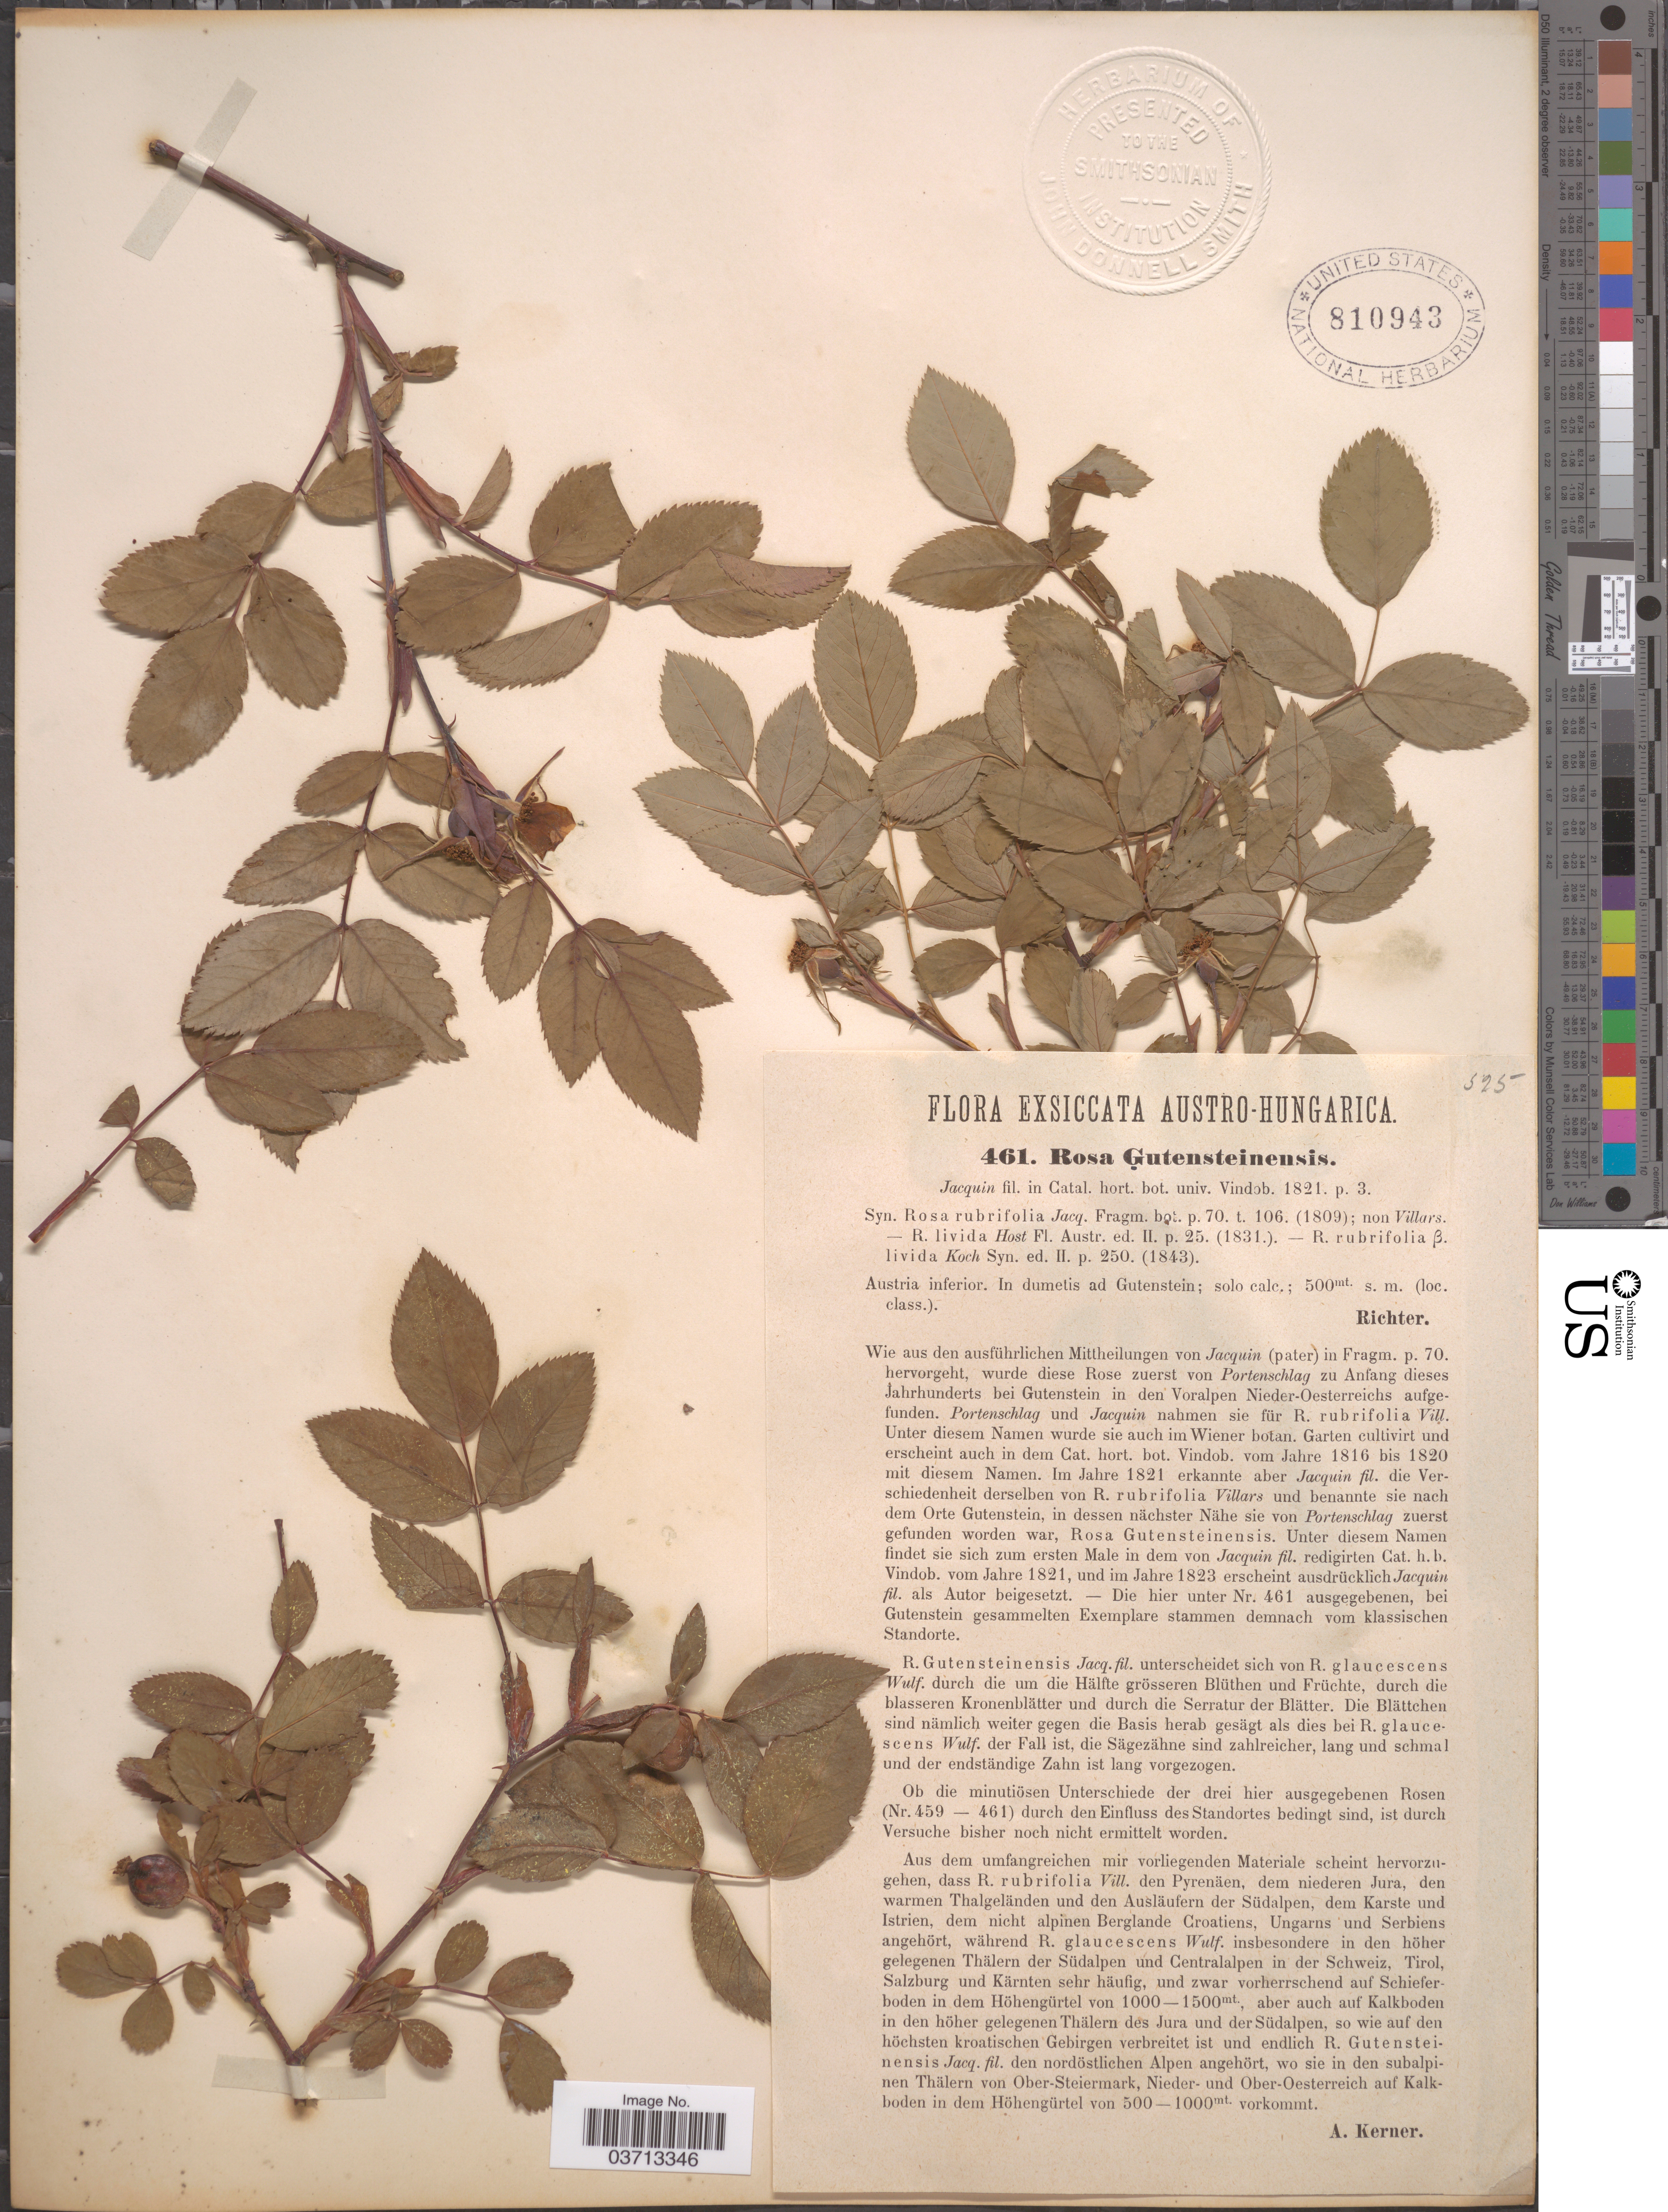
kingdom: Plantae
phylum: Tracheophyta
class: Magnoliopsida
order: Rosales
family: Rosaceae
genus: Rosa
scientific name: Rosa gutensteinensis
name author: J. Jacq.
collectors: -- Richter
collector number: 461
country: Austria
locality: Austro-Hungarica. Austria inferior. In dumetis ad Gutenstein.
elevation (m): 500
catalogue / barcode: US 810943